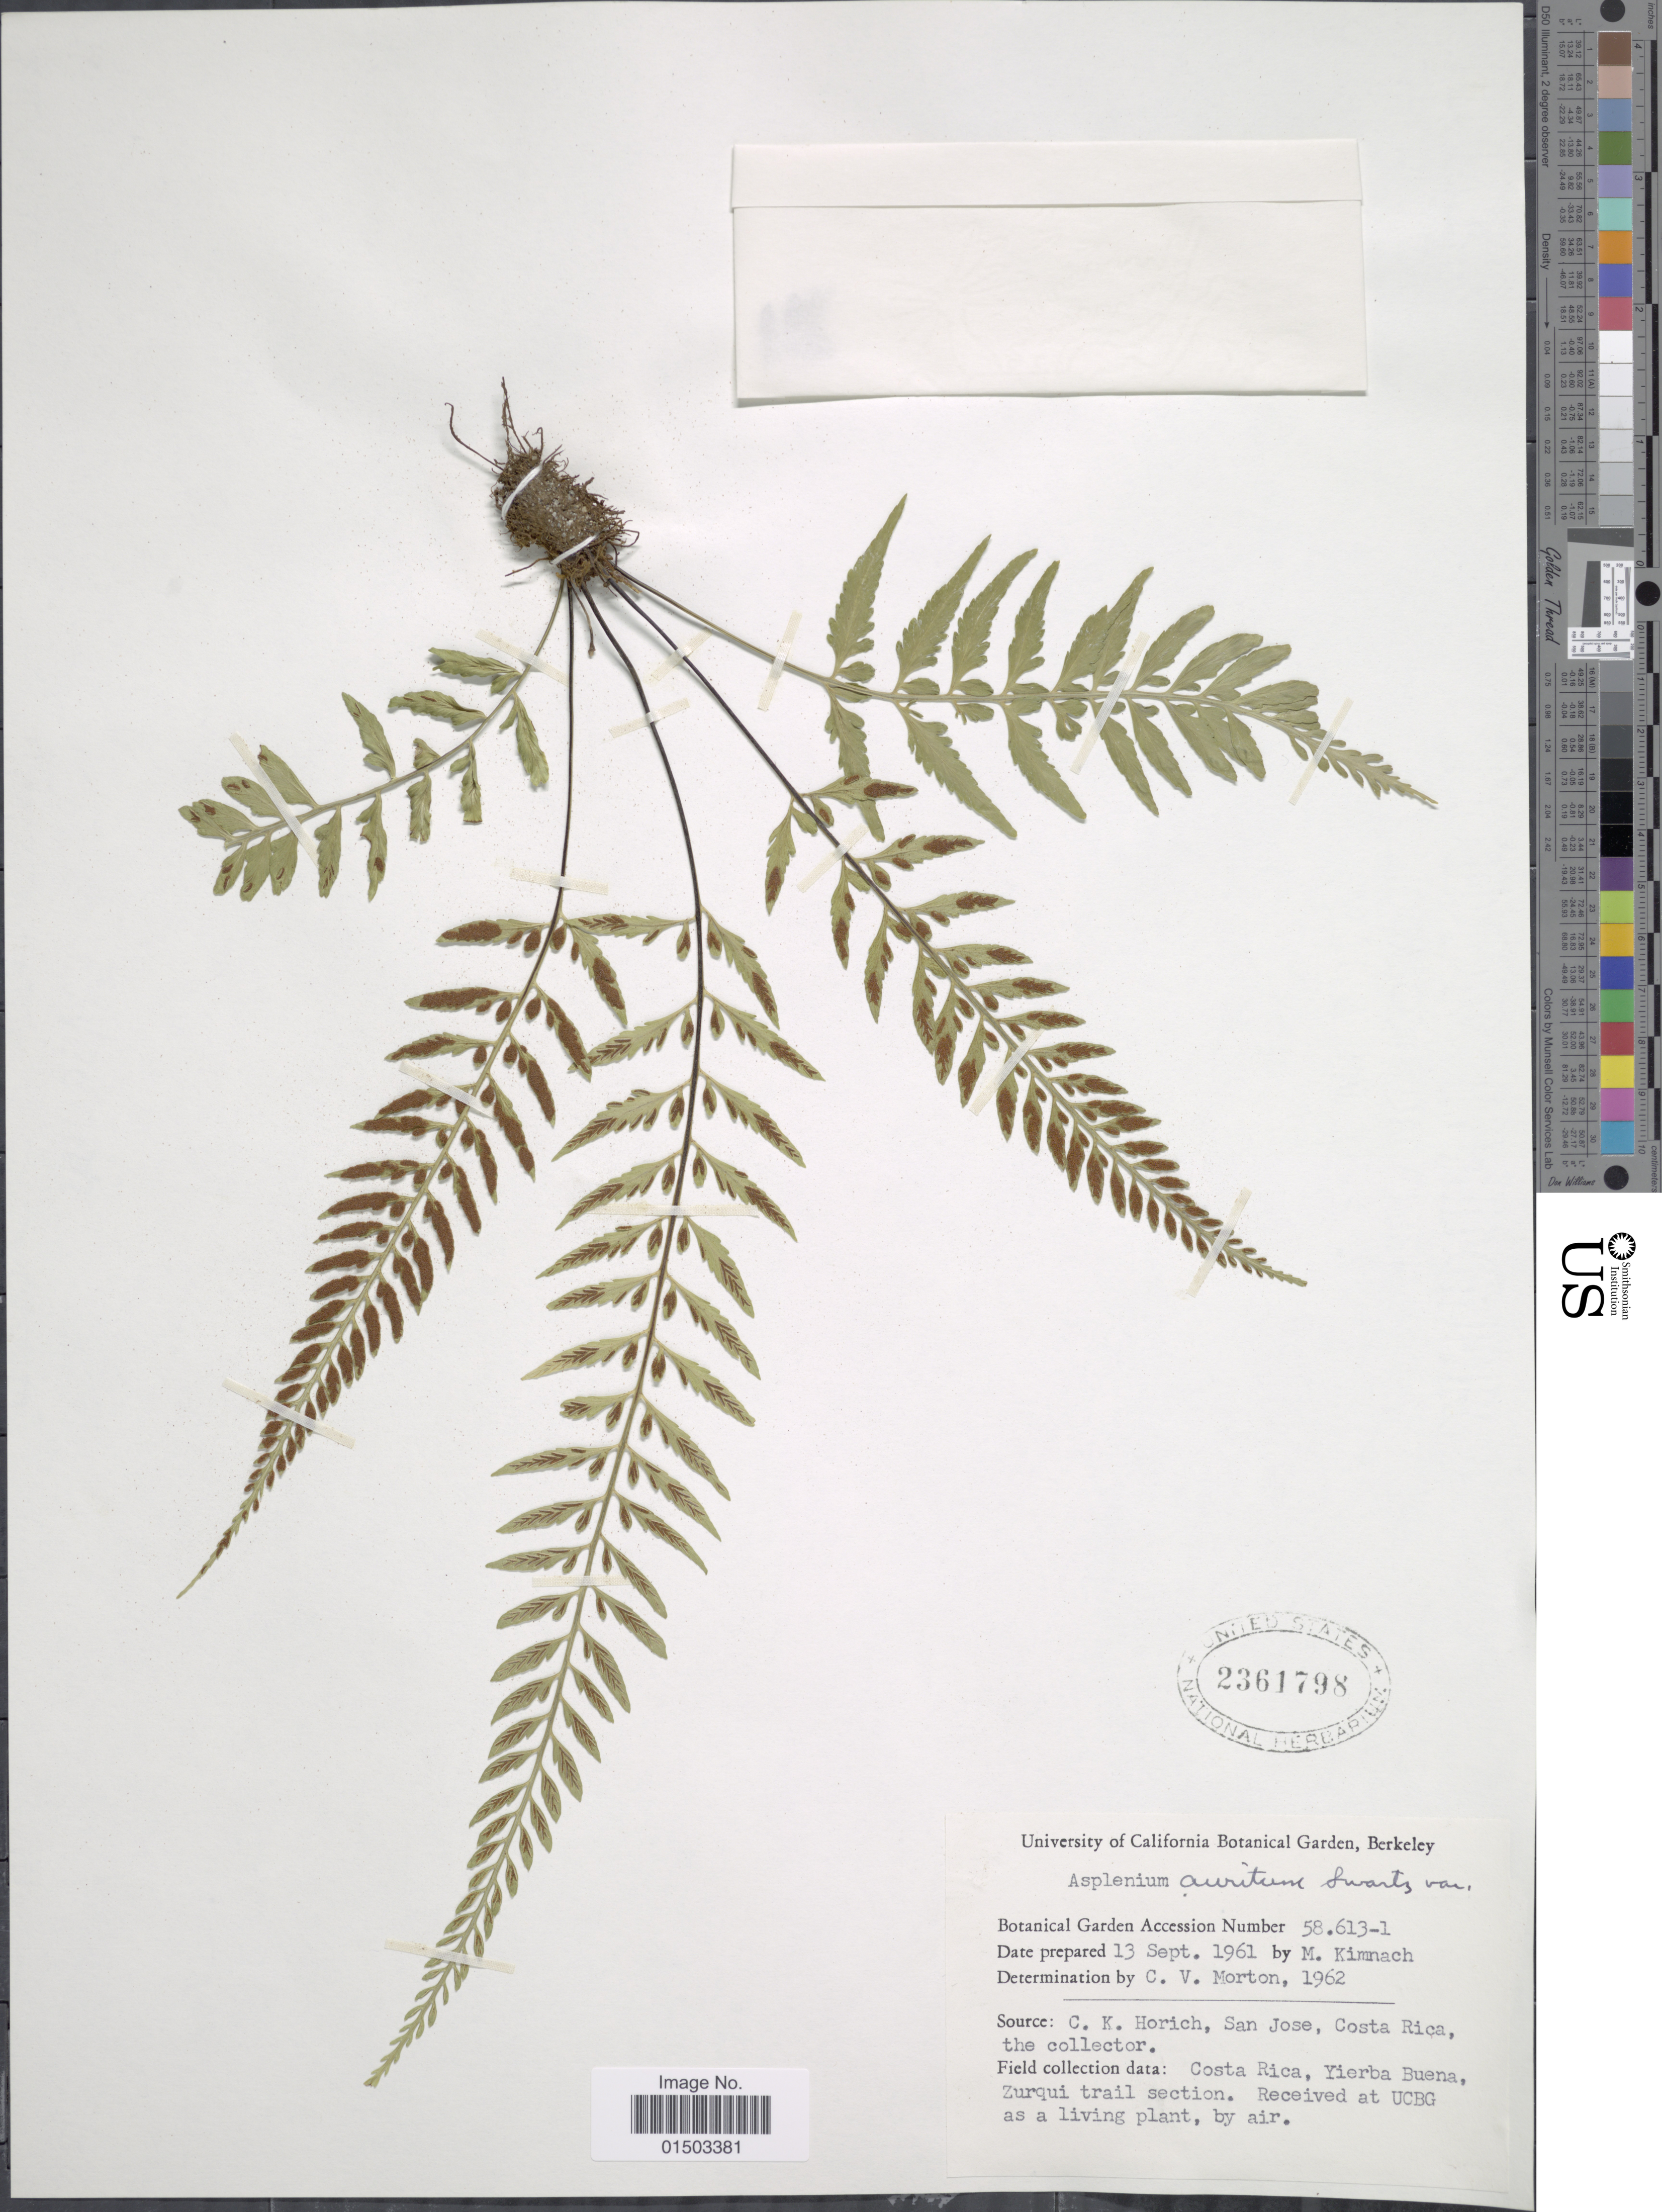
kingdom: Plantae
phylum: Tracheophyta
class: Polypodiopsida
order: Polypodiales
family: Aspleniaceae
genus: Asplenium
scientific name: Asplenium auritum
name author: Sw.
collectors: M. W. Kimnach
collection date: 1961-09-13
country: United States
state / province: California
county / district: Alameda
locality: University of California Botanical Garden, Berkeley. Botanical Accsession Number 58.613-1.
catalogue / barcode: US 2361798